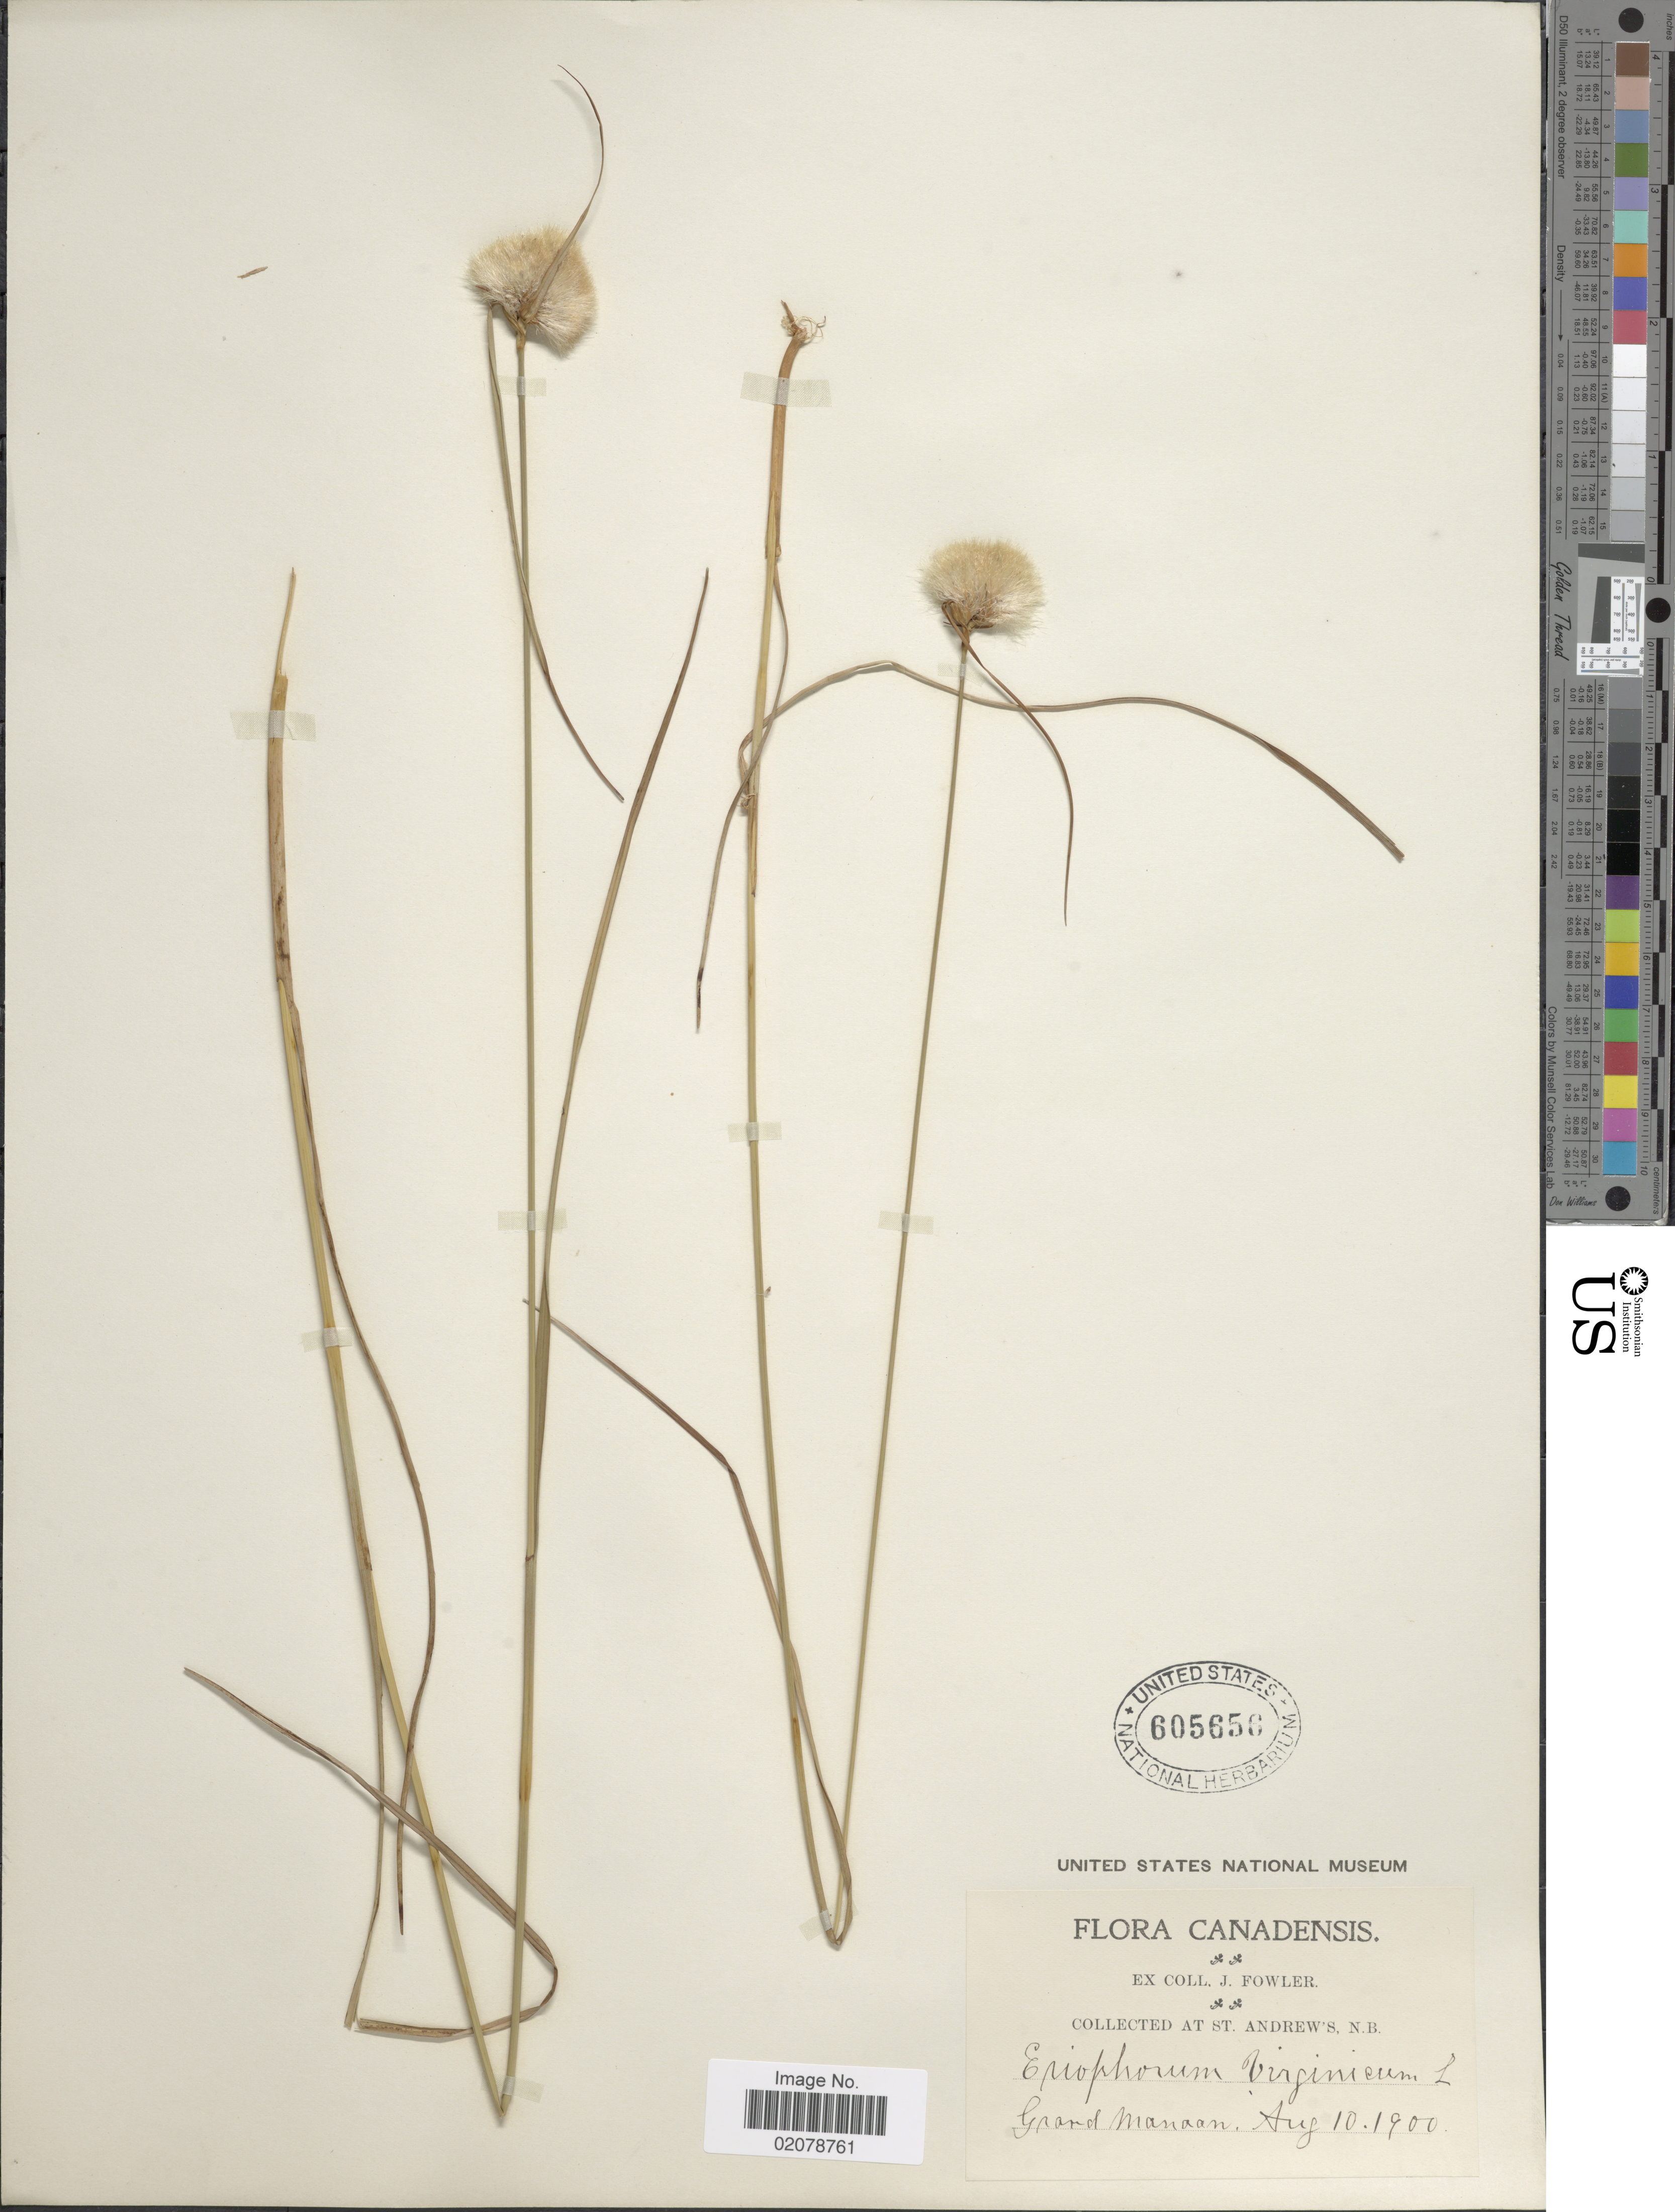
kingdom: Plantae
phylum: Tracheophyta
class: Liliopsida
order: Poales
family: Cyperaceae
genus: Eriophorum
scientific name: Eriophorum virginicum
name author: L.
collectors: J. P. Fowler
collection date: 1900-08-10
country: Canada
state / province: New Brunswick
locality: St. Andrew's Grand Manaan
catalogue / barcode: US 605656